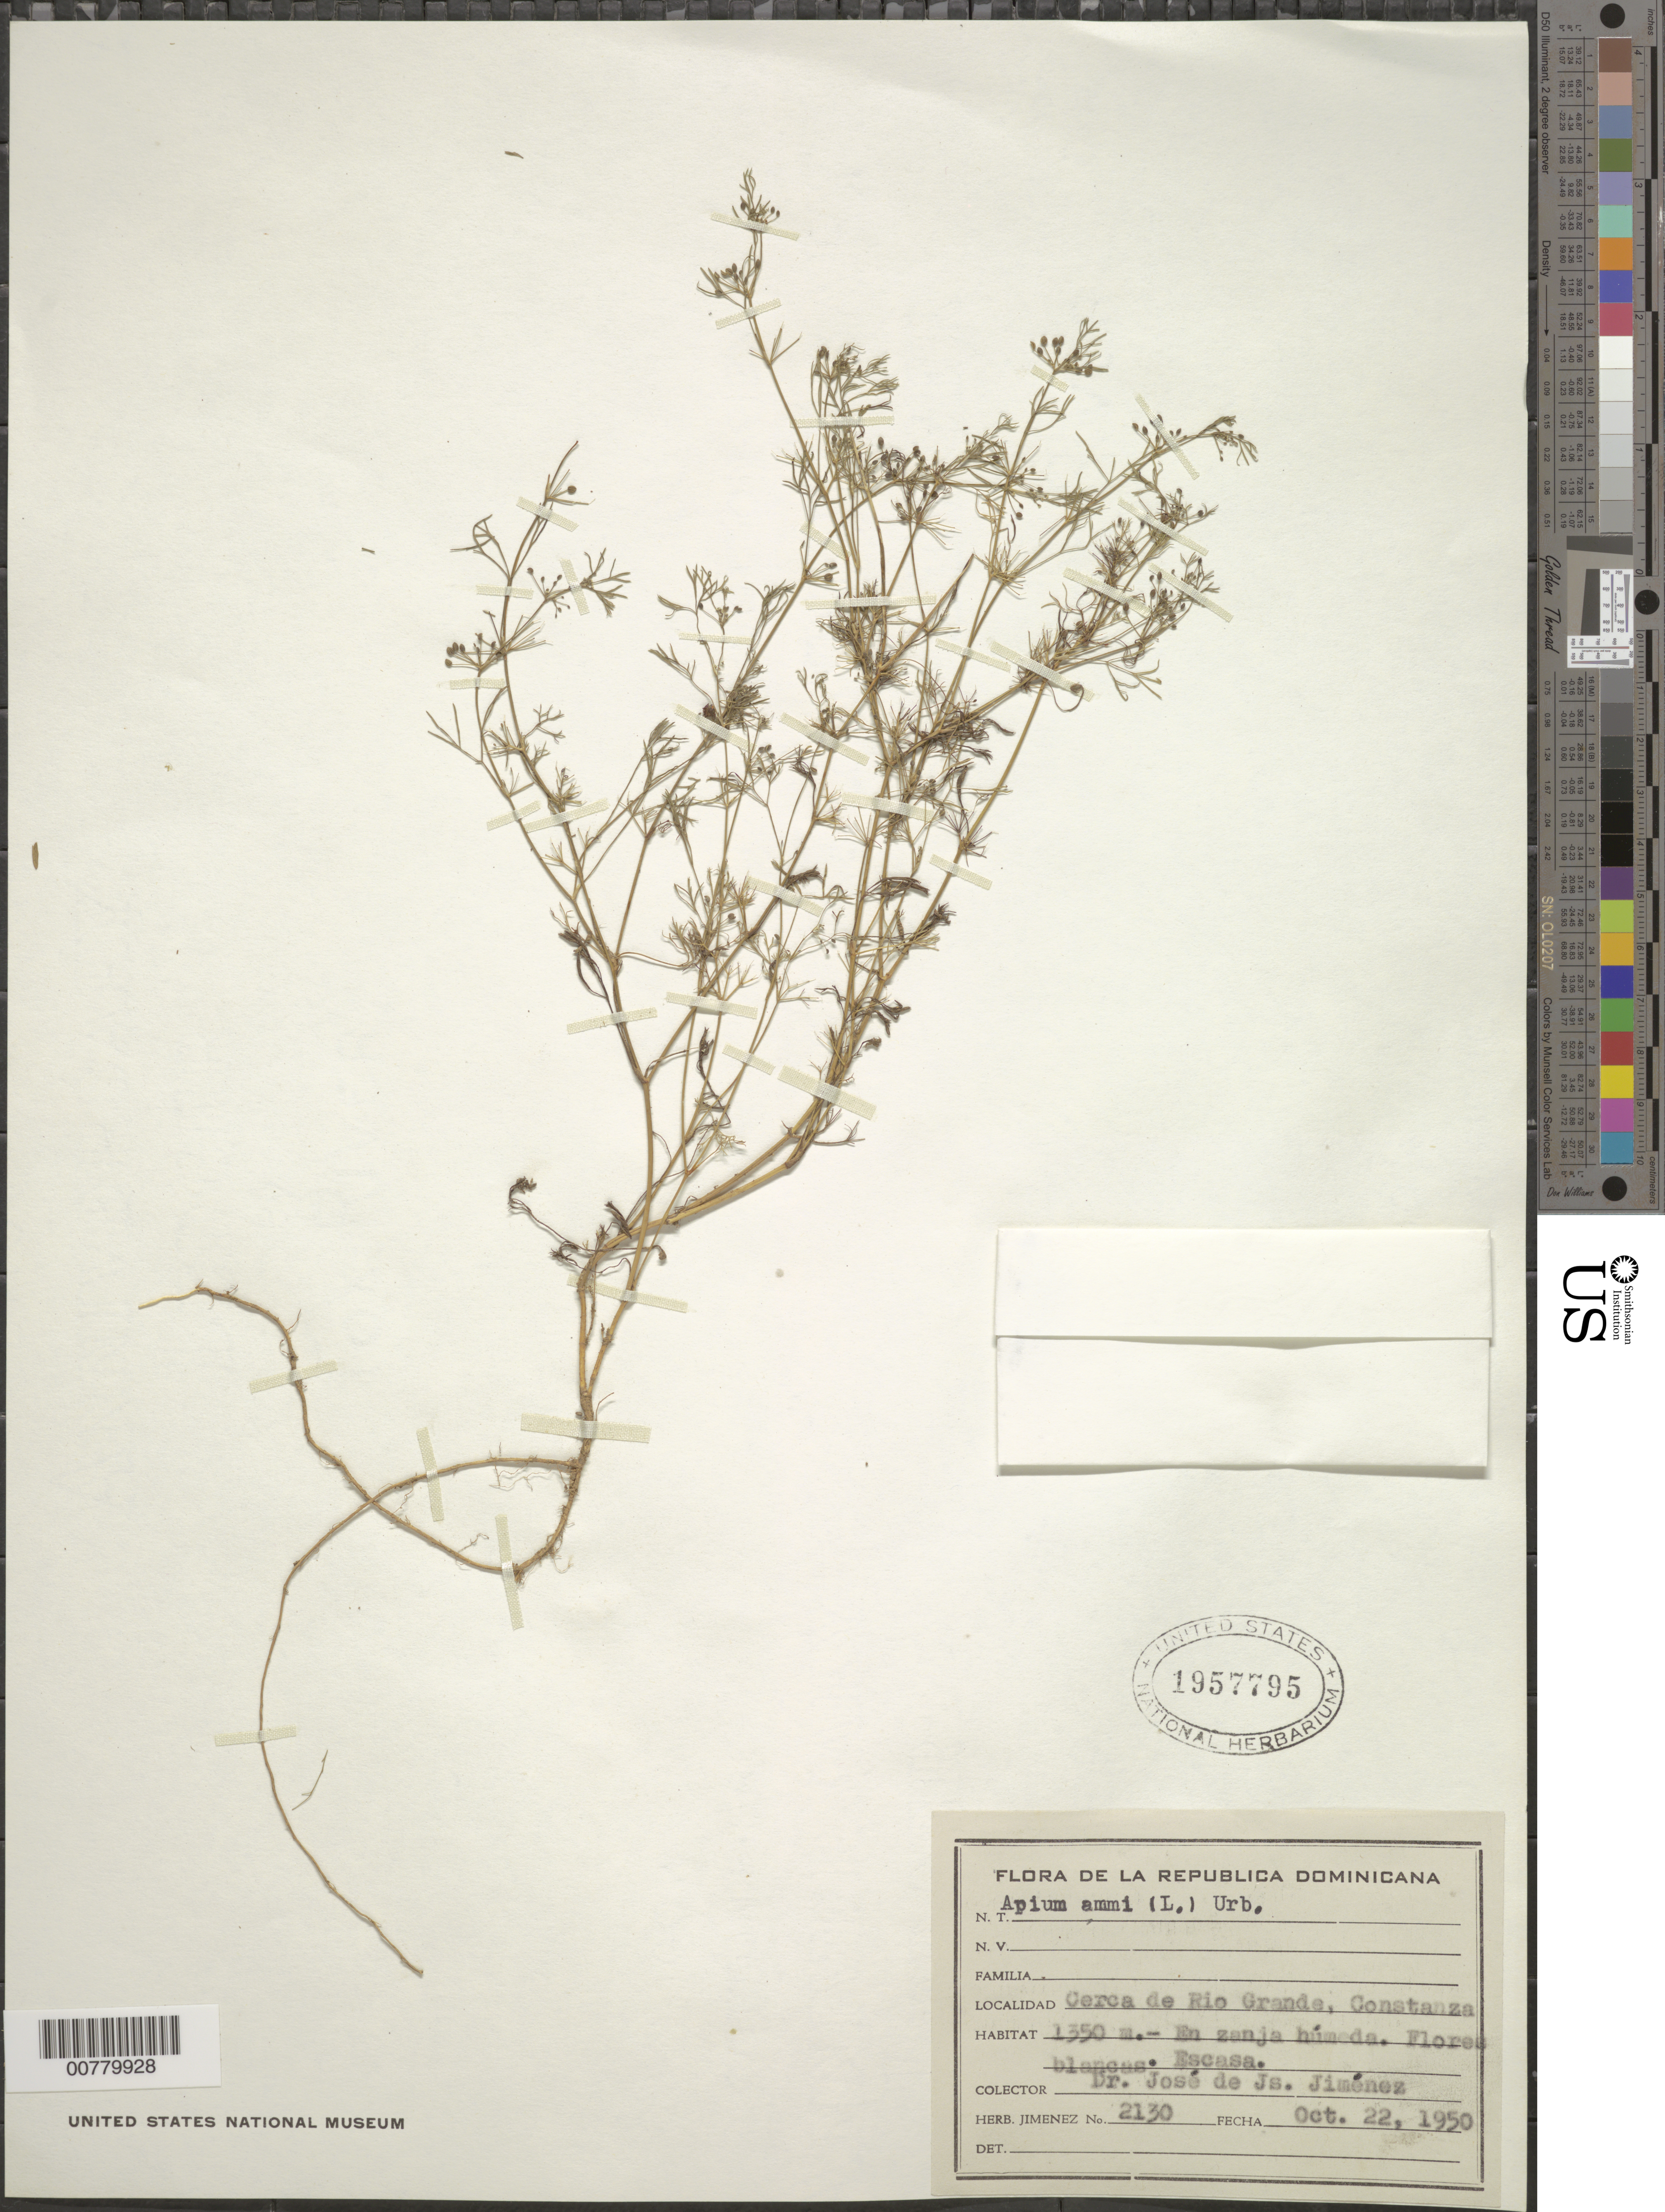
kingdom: Plantae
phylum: Tracheophyta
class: Magnoliopsida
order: Apiales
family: Apiaceae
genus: Cyclospermum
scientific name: Cyclospermum leptophyllum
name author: (Pers.) Sprague ex Britton & P. Wilson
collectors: J. J. Jiménez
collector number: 2130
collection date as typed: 22 Oct 1950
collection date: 1950-10-22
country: Dominican Republic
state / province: La Vega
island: Hispaniola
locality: Constanza, close to Grande River.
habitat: Humid ditch.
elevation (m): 1350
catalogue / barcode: US 1957795